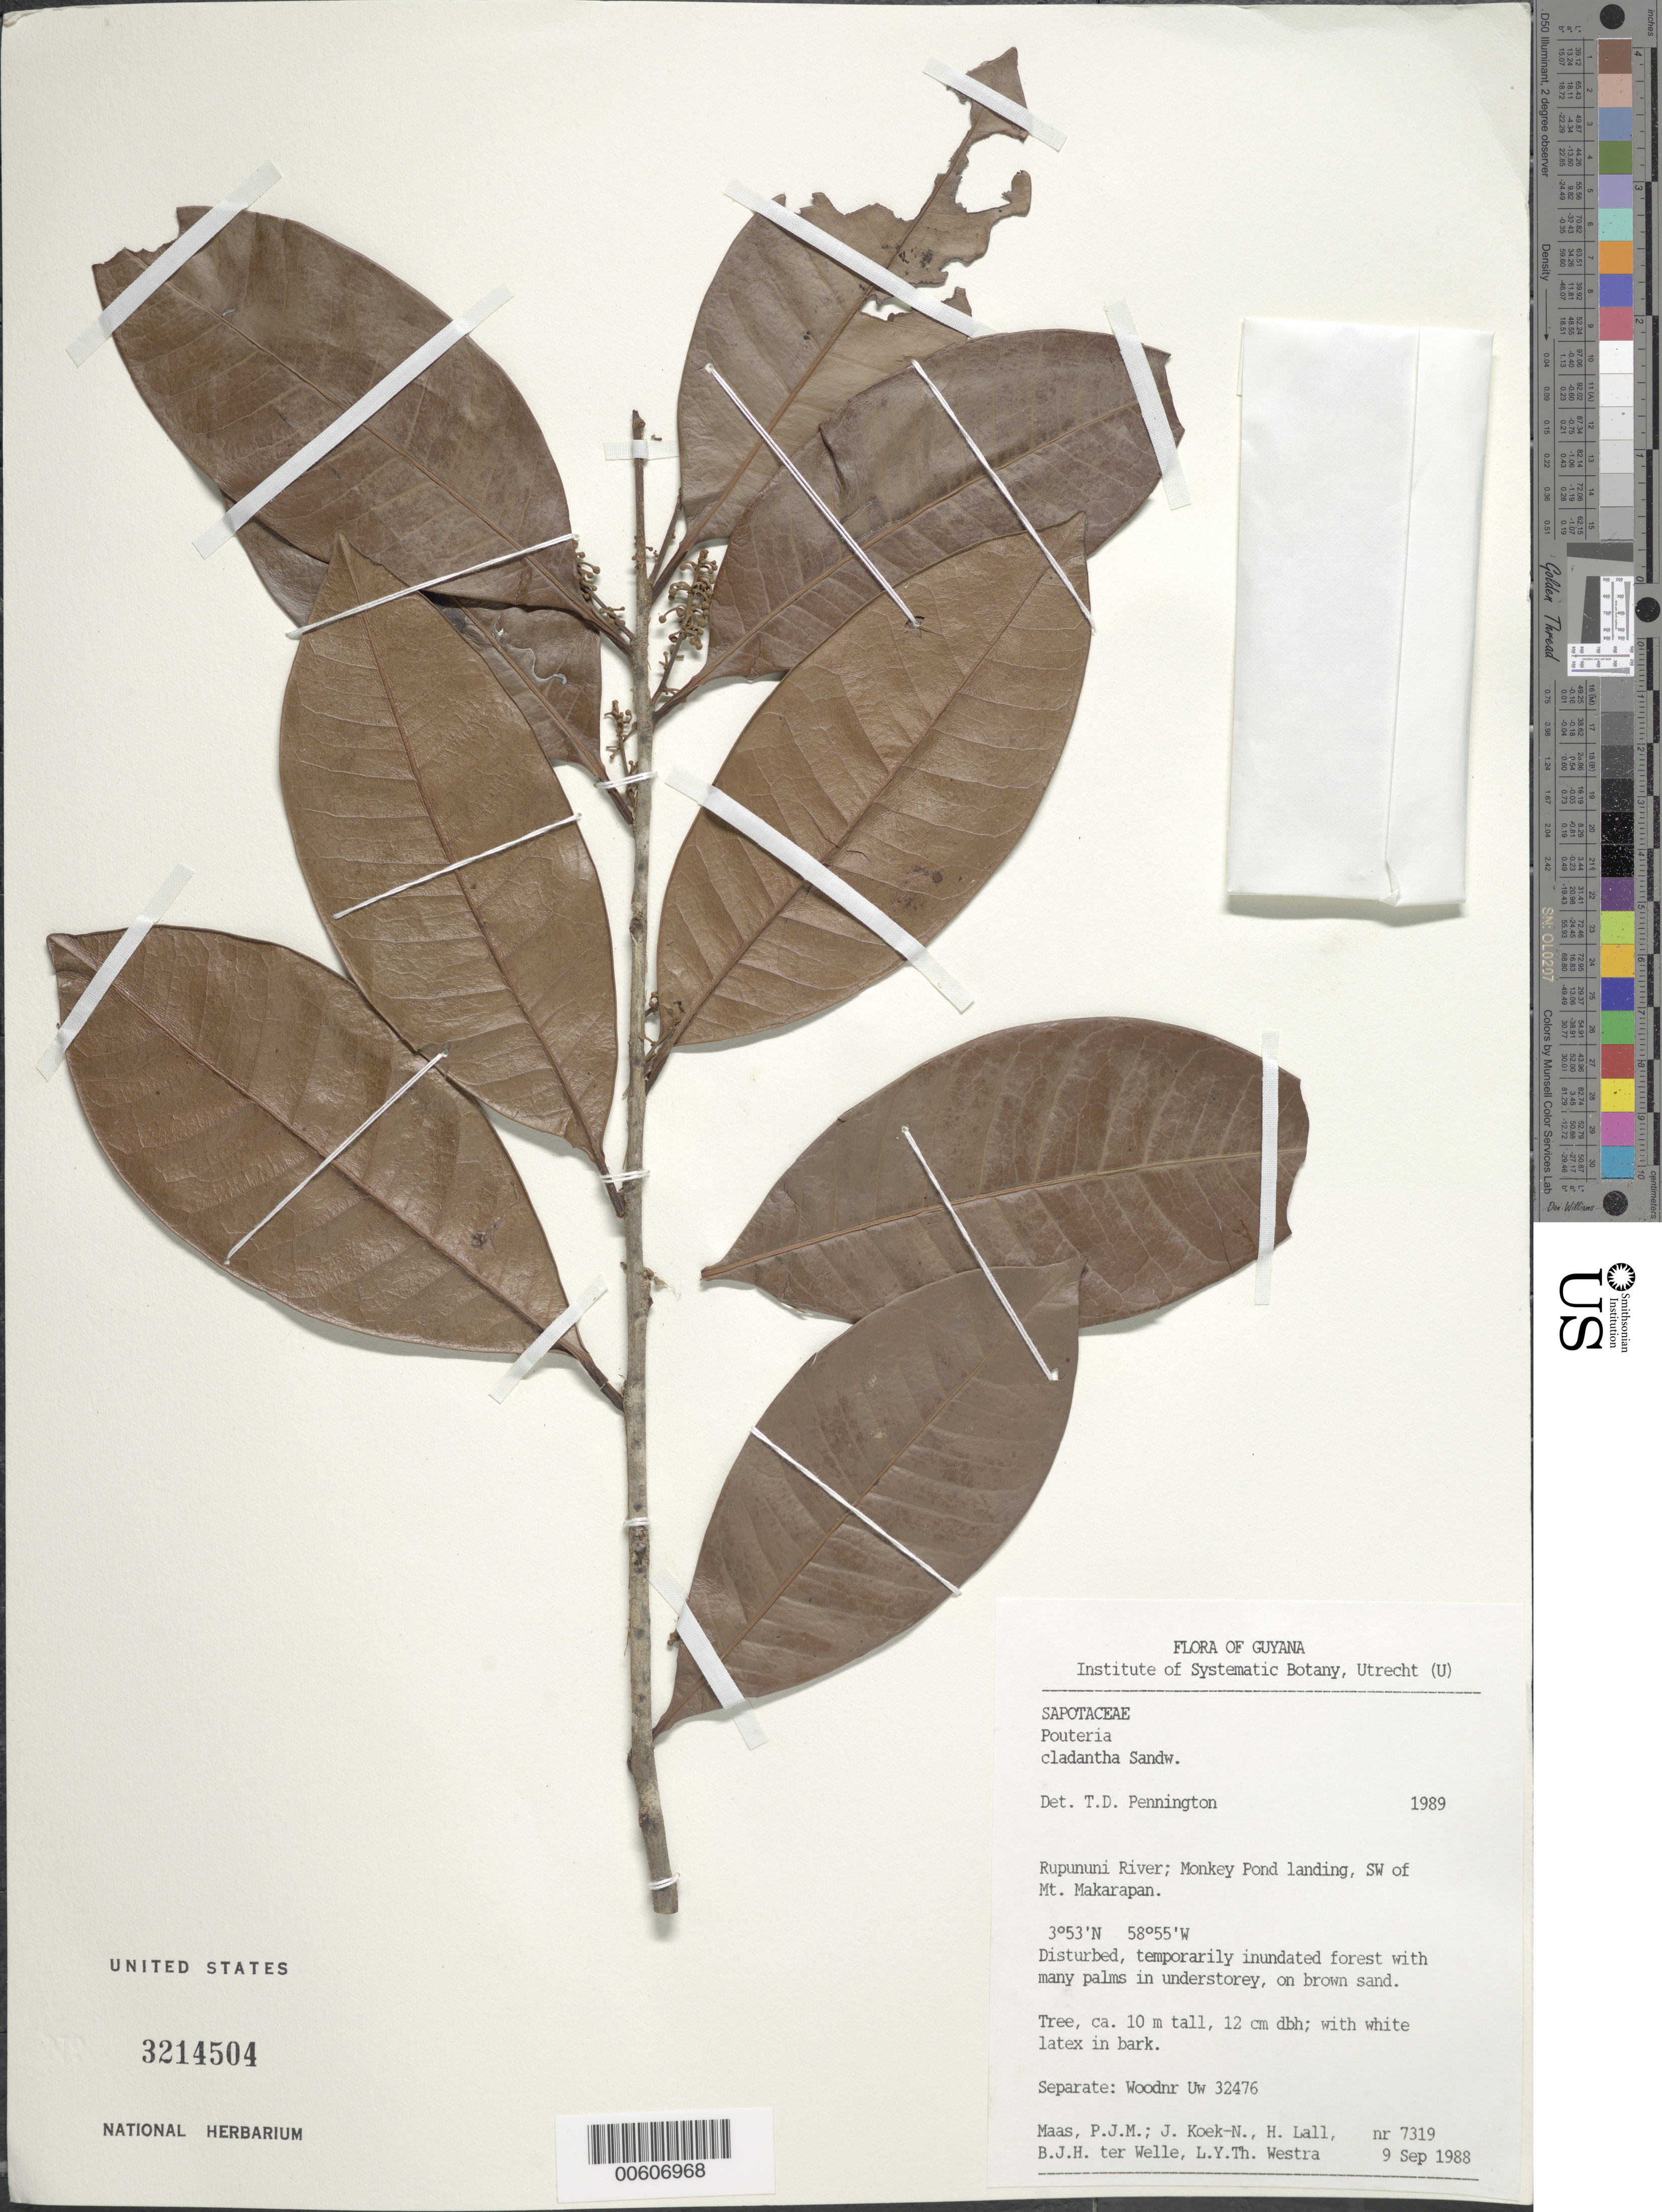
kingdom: Plantae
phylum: Tracheophyta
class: Magnoliopsida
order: Ericales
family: Sapotaceae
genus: Pouteria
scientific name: Pouteria cladantha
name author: Sandwith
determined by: Pennington, T. D., (K)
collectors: P. Maas, J. Koek-Noorman, H. Lall, B. Welle & L. Y. T. Westra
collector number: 7319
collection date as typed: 9-Sep-88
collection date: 1988-09-09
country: Guyana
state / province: U. Takutu-U. Essequibo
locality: Rupununi River, Monkey Pond landing, SW of Mt. Makarapan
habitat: Disturbed, termporarily inundated forest wit many palms in understorey, on brown sand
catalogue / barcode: US 3214504